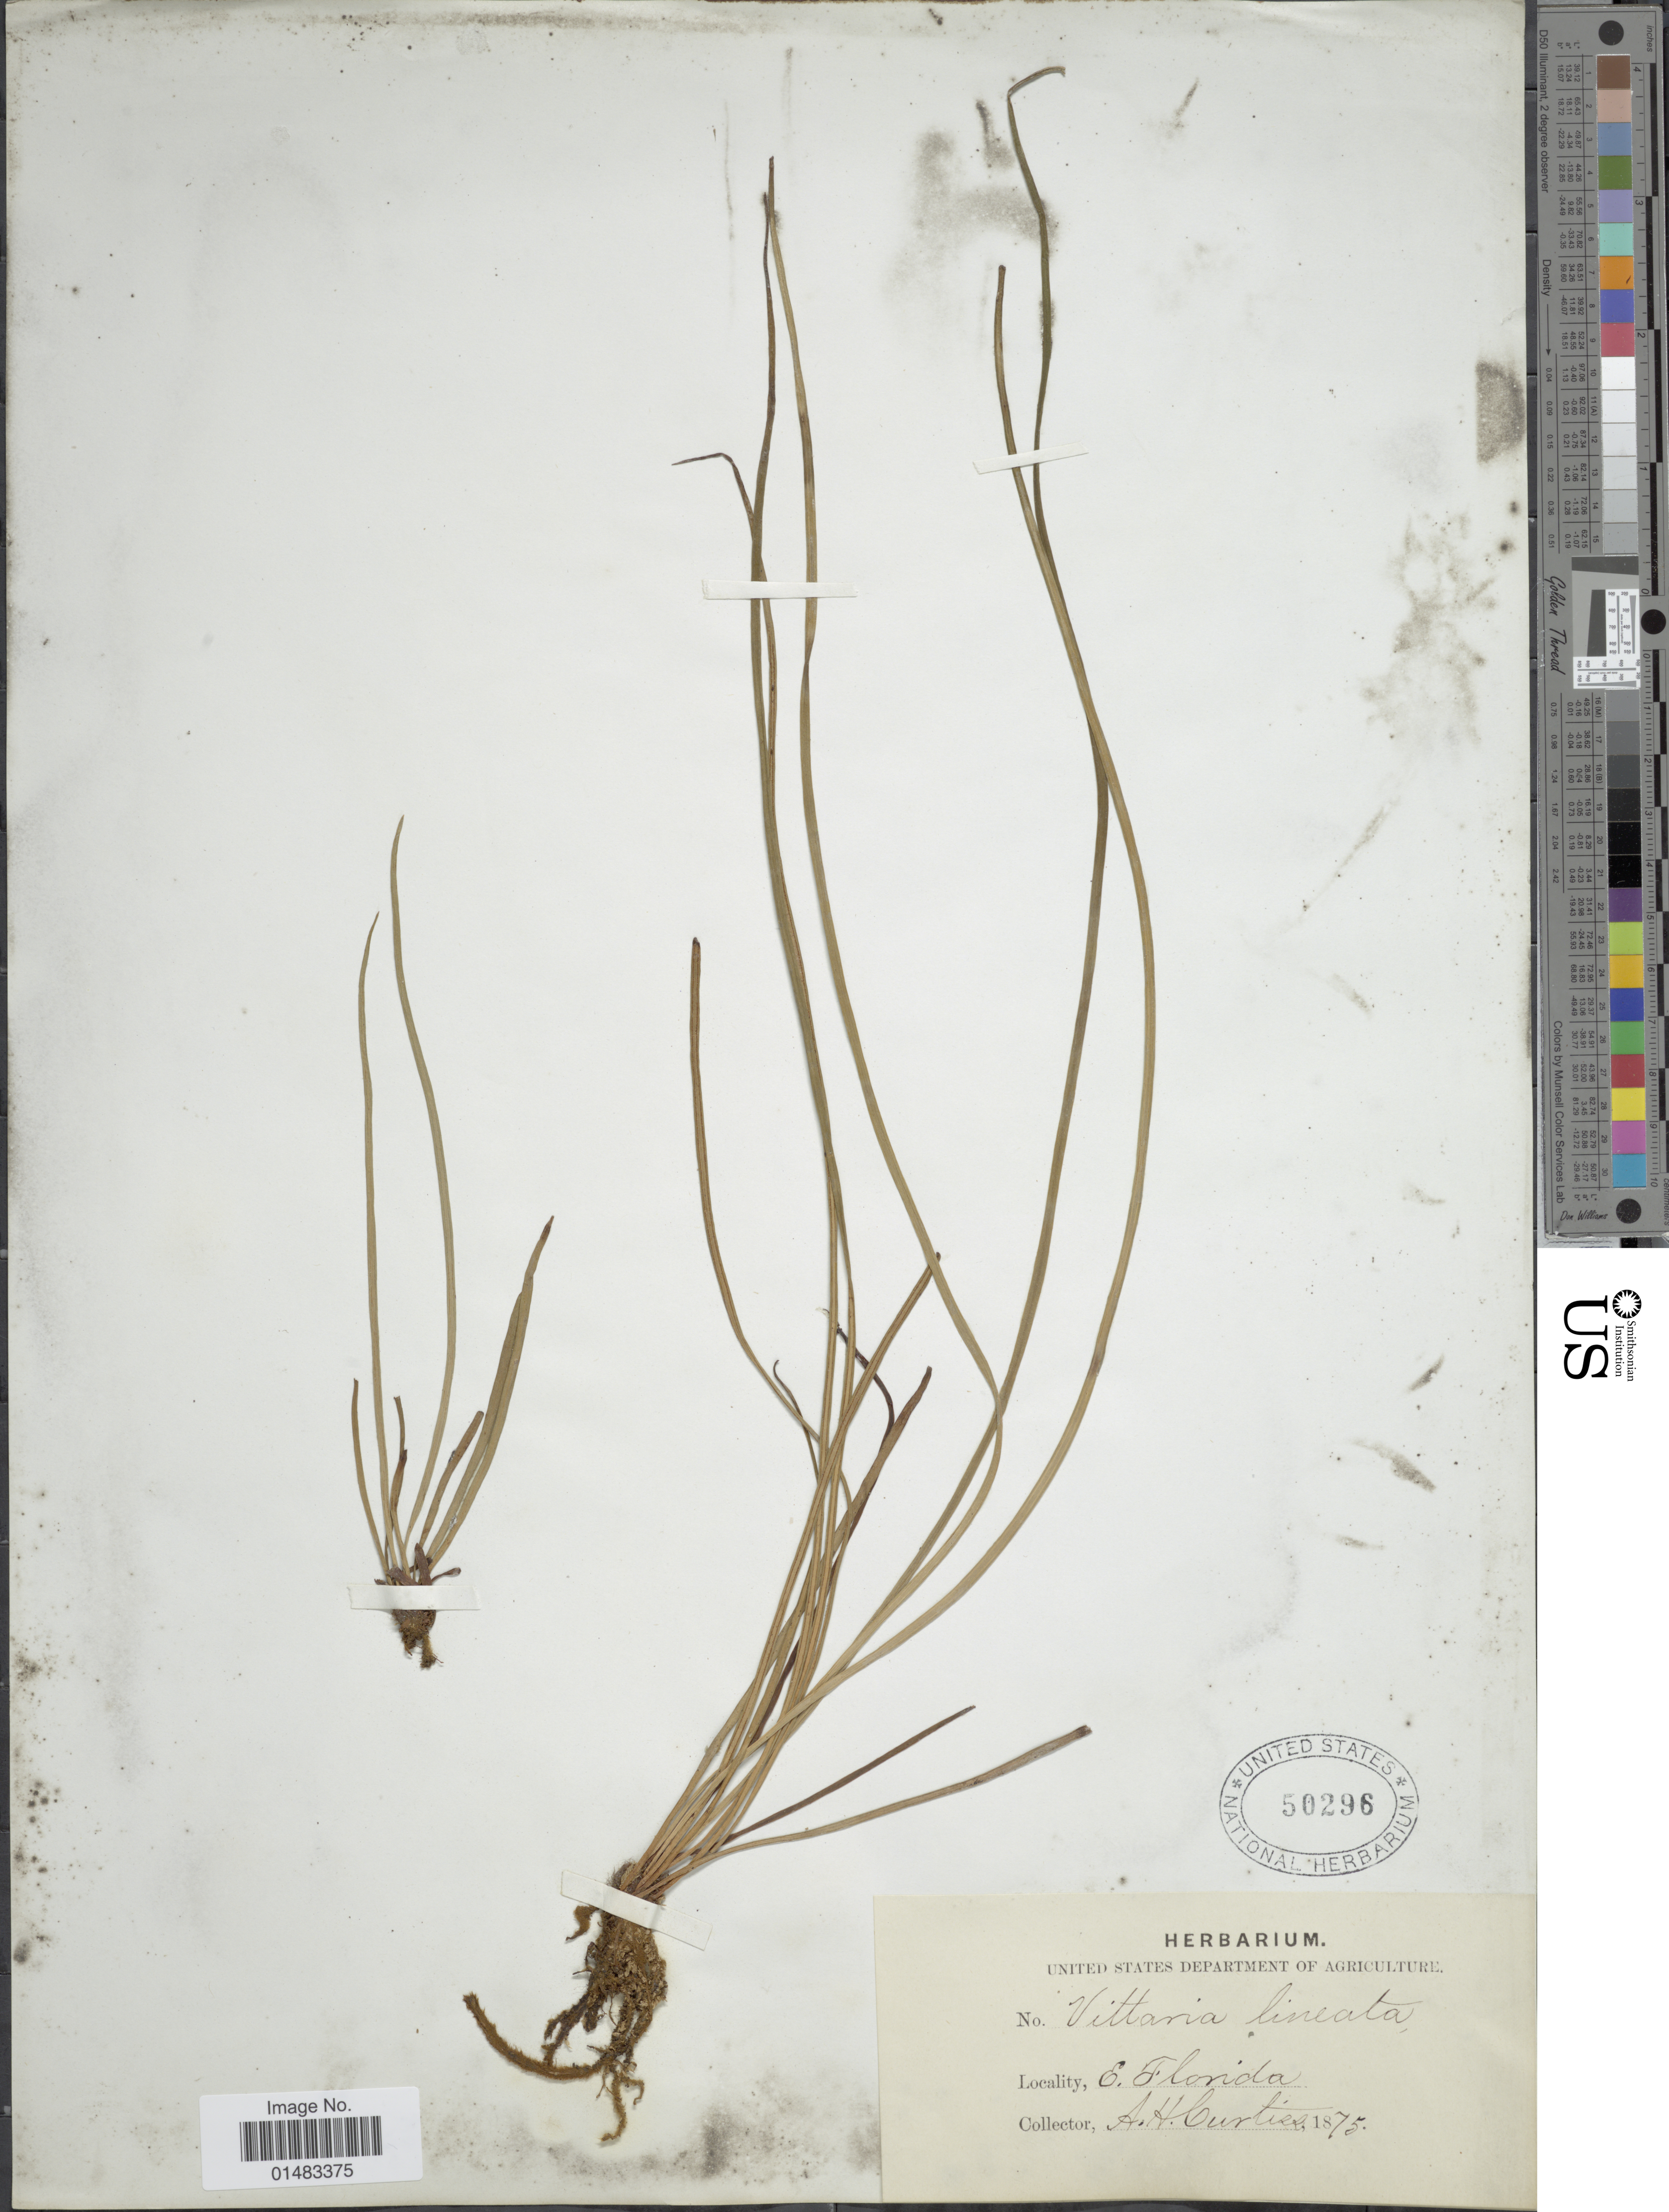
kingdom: Plantae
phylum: Tracheophyta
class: Polypodiopsida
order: Polypodiales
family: Pteridaceae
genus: Vittaria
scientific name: Vittaria lineata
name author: (L.) Sm.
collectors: A. Curtis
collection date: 1875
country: United States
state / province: Florida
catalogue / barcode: US 50296